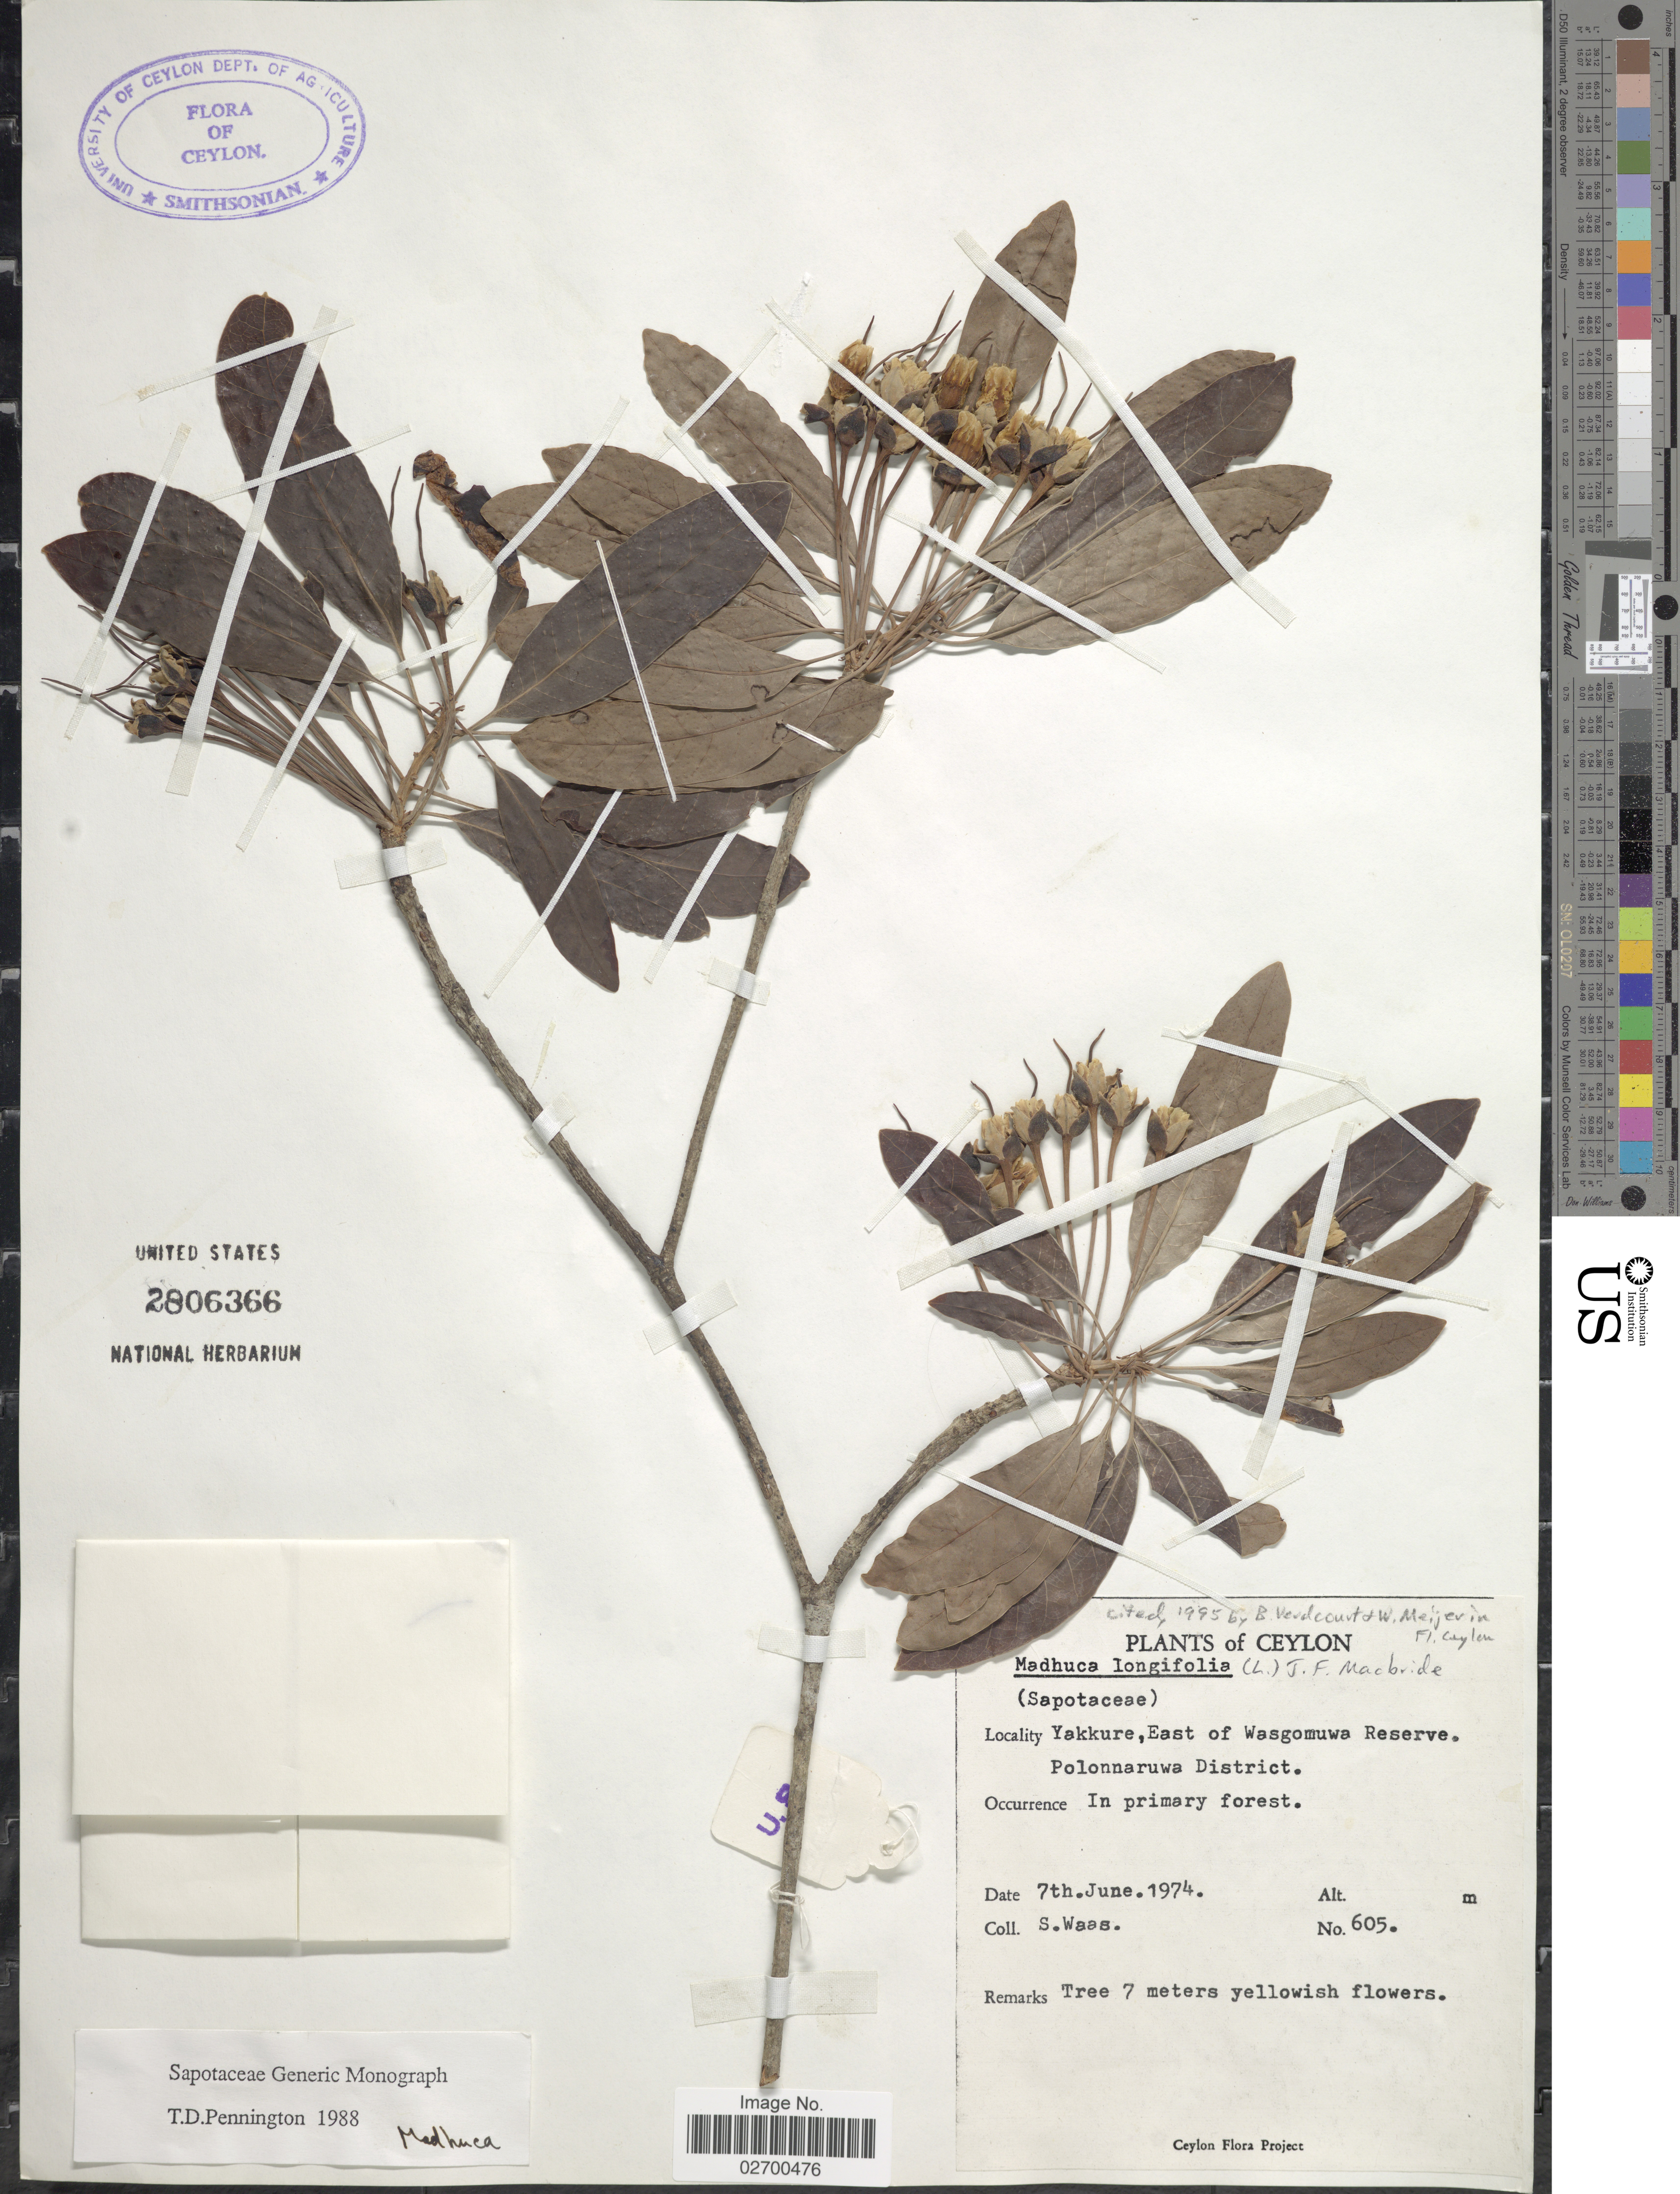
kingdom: Plantae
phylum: Tracheophyta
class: Magnoliopsida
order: Ericales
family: Sapotaceae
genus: Madhuca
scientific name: Madhuca longifolia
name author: (J. Koenig ex L.) J.F. Macbr.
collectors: S. Waas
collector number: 605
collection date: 1974-06-07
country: Sri Lanka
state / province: North Central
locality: Ceylon. Yakkure, East of Wasgomuwa Reserve. Polonnaruwa District.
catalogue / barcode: US 2806366